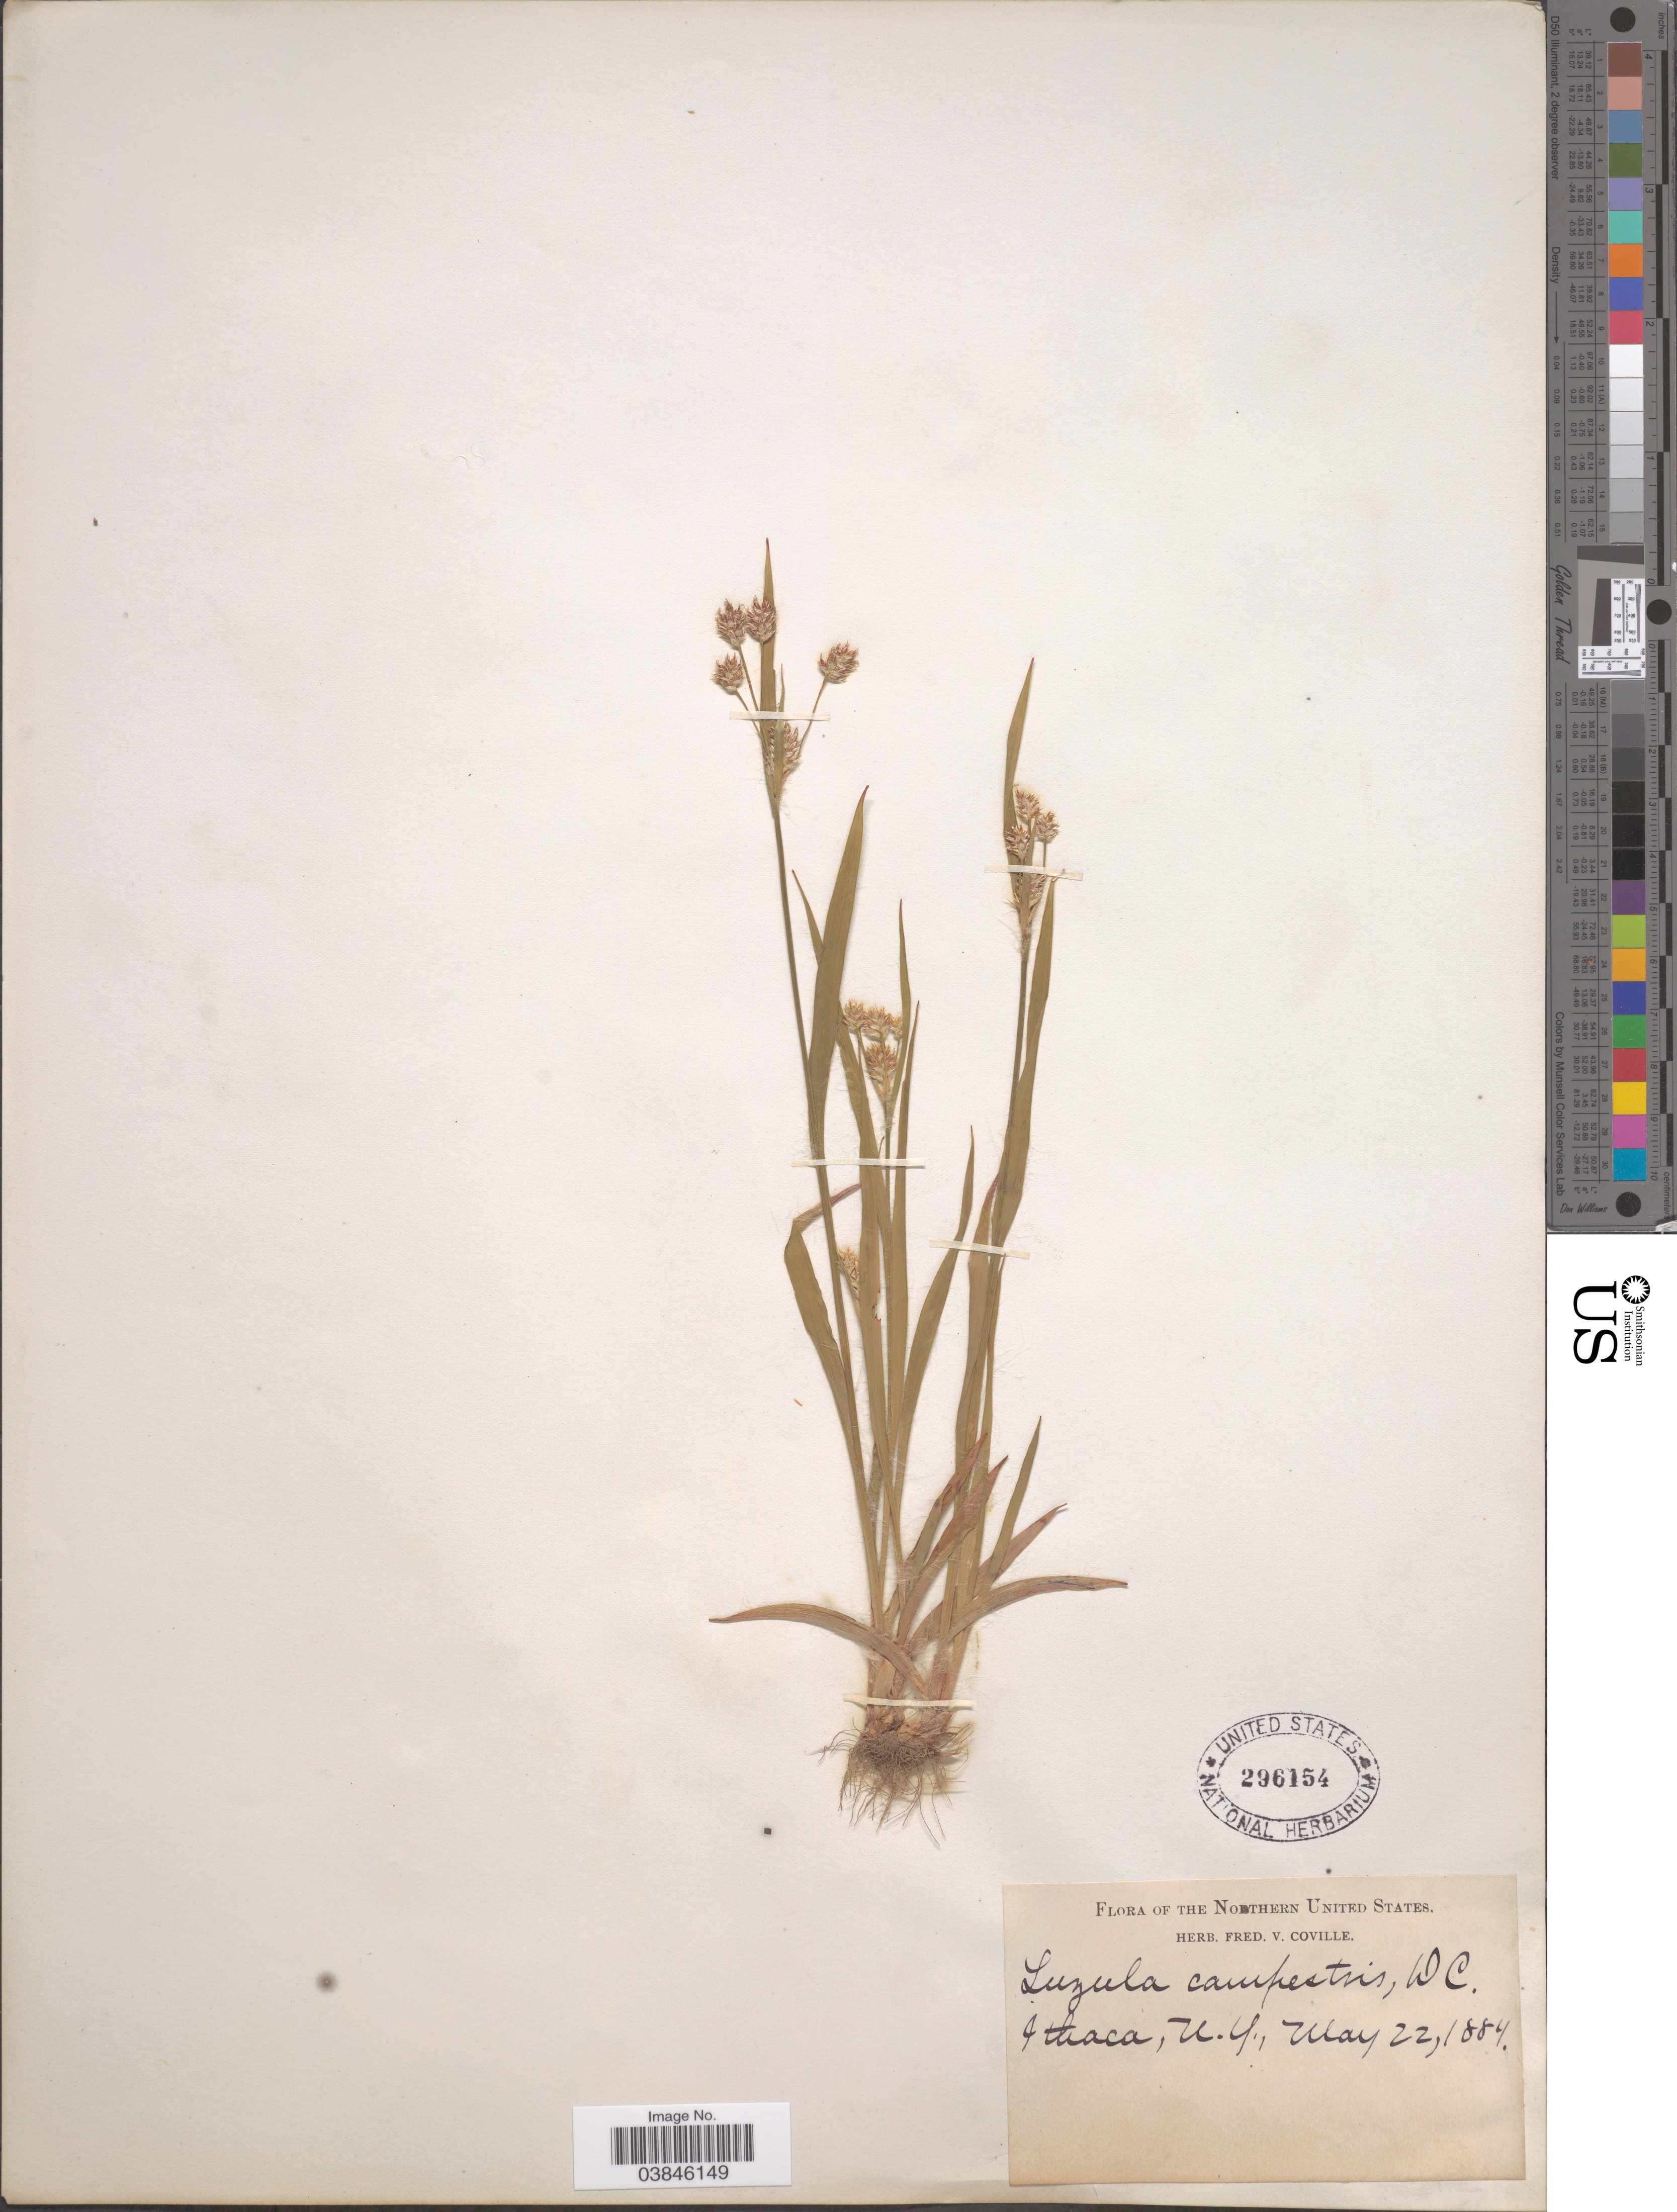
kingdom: Plantae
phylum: Tracheophyta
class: Liliopsida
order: Poales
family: Juncaceae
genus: Luzula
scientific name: Luzula multiflora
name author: (Ehrh.) Lej.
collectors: ex herb. Fred. V. Coville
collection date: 1884-05-22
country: United States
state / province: New York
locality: Northern United States. Ithaca.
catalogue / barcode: US 296154